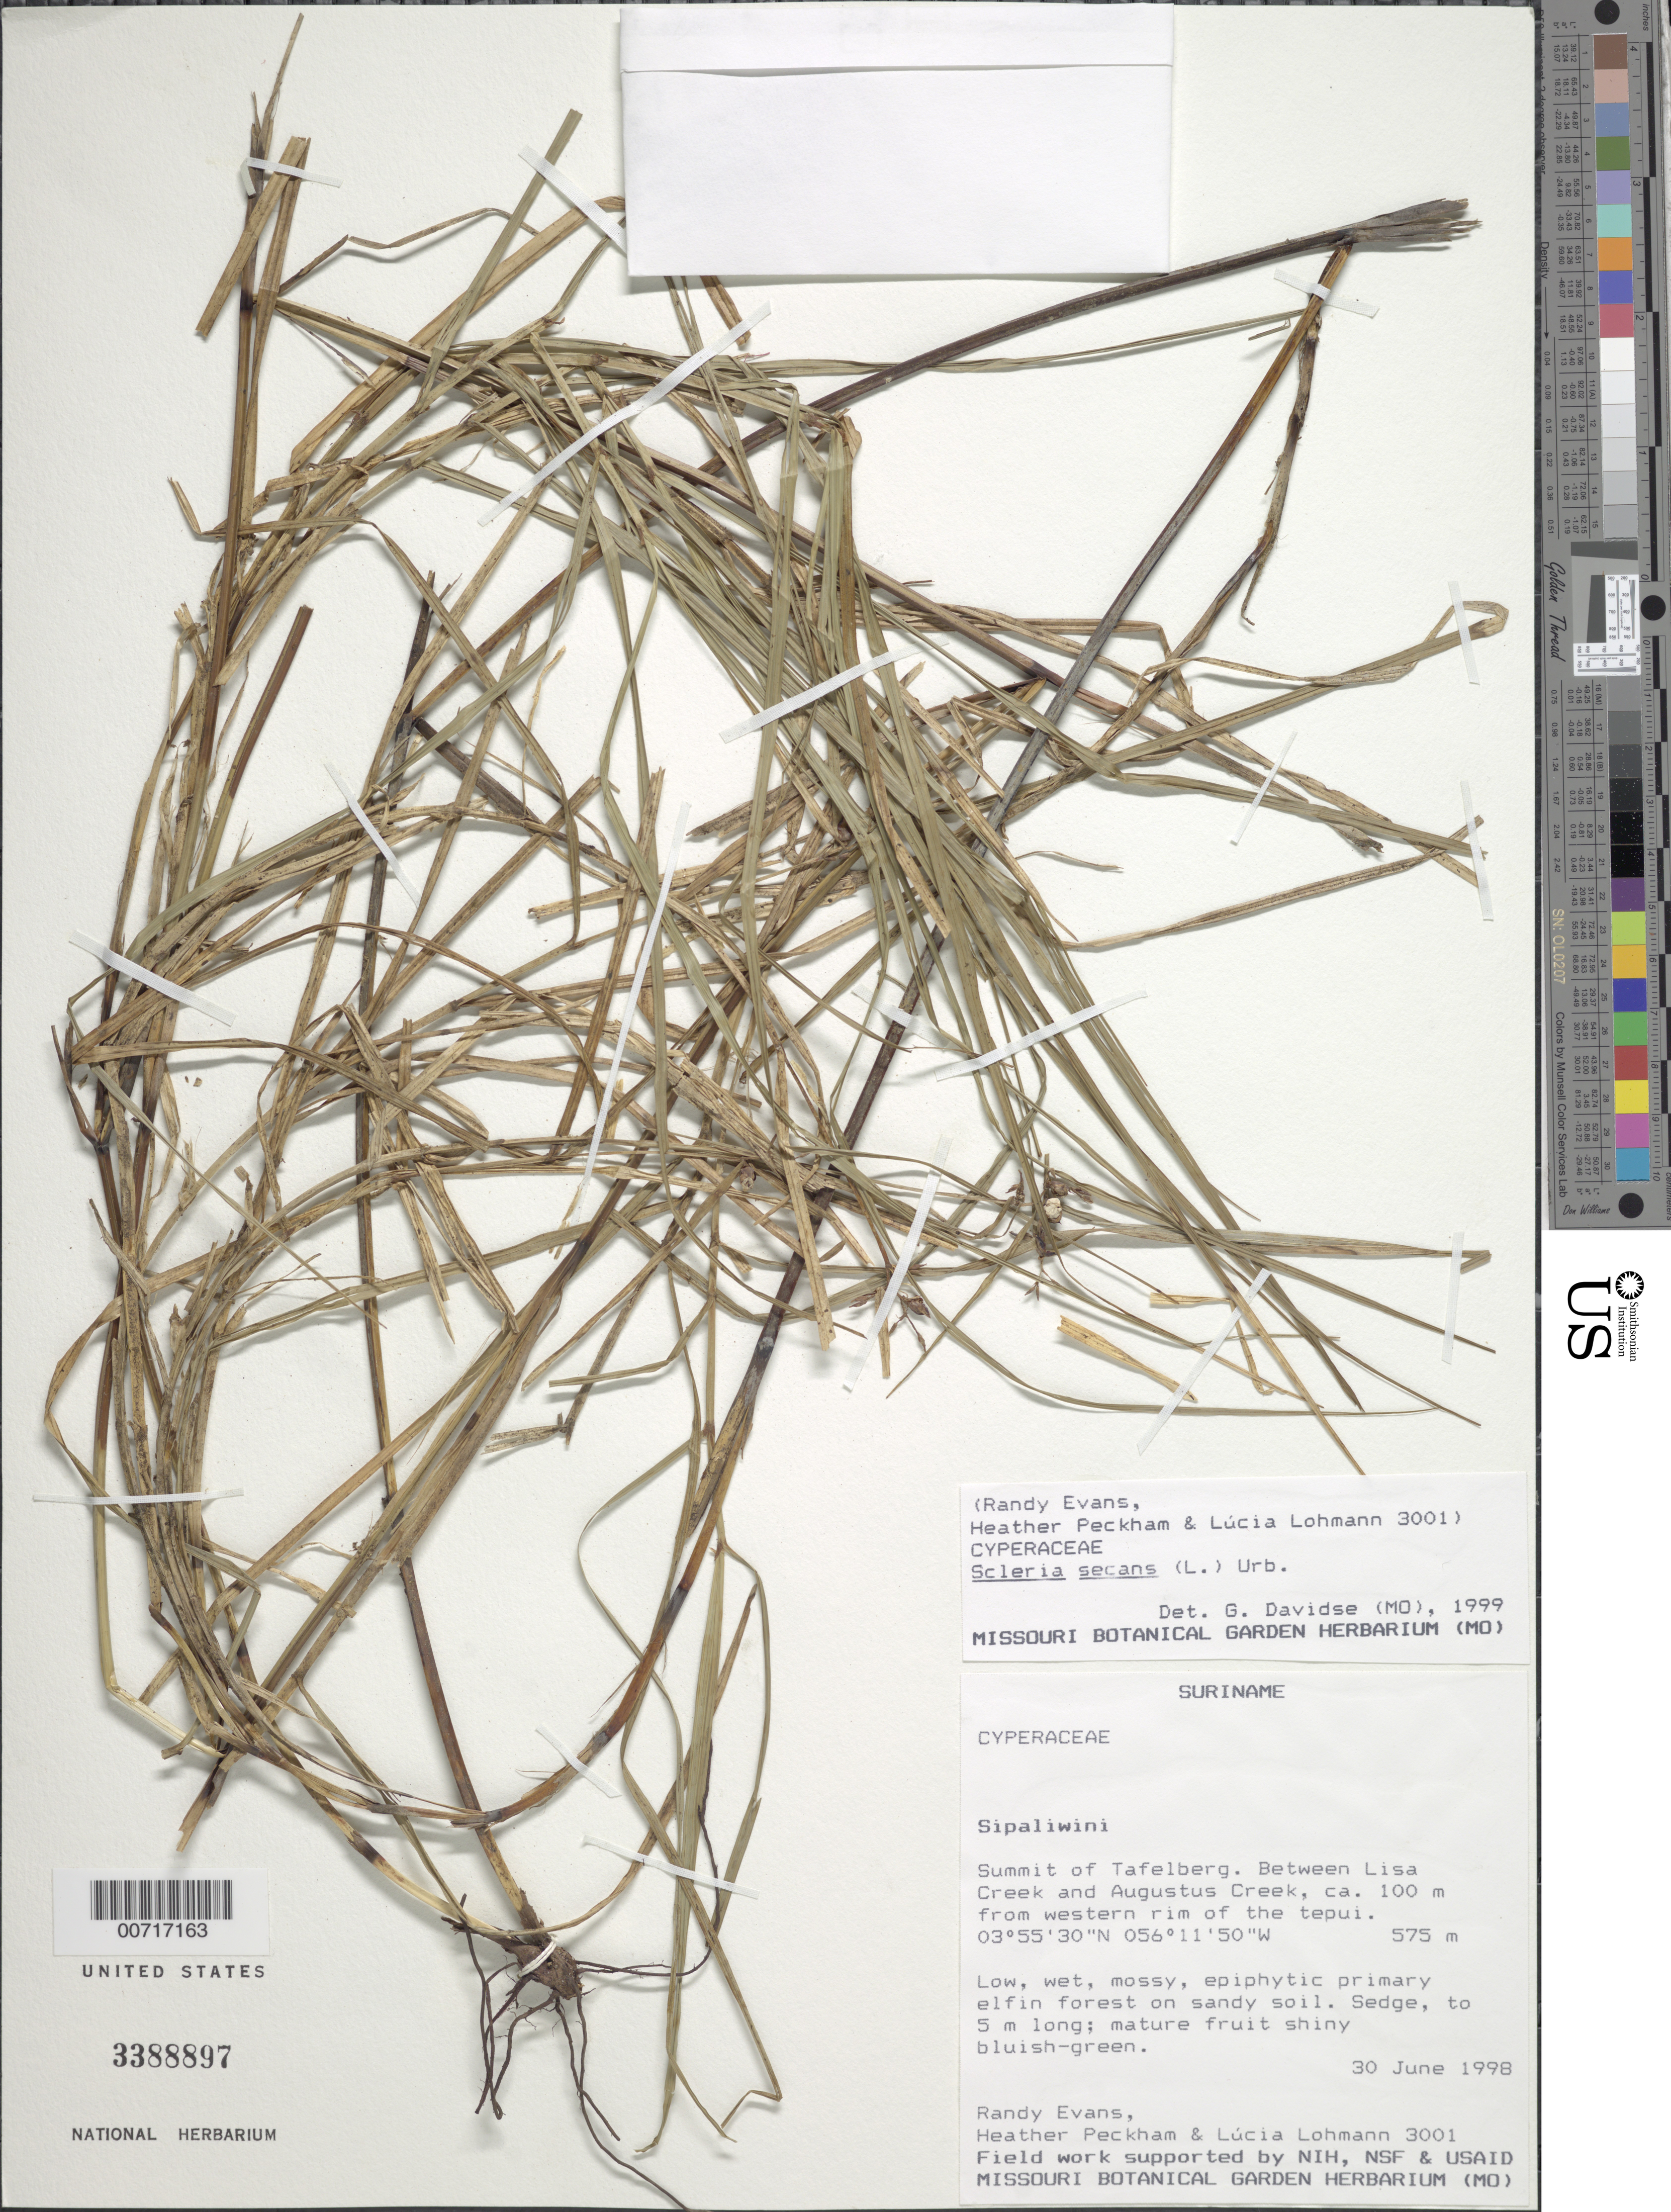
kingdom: Plantae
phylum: Tracheophyta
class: Liliopsida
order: Poales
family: Cyperaceae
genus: Scleria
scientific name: Scleria secans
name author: (L.) Urb.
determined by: Davidse, Gerrit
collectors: R. Evans, H. Peckham & L. Lohmann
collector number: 3001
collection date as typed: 30-Jun-98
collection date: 1998-06-30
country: Suriname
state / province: Sipaliwini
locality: Tafelberg (Table Mountain), summit, betw. Lisa Creek and Augustus Creek, 100 m from W rim of tepuí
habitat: Primary lowland wet low forest on slope, 50 m above small stream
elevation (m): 575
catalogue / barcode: US 3388897